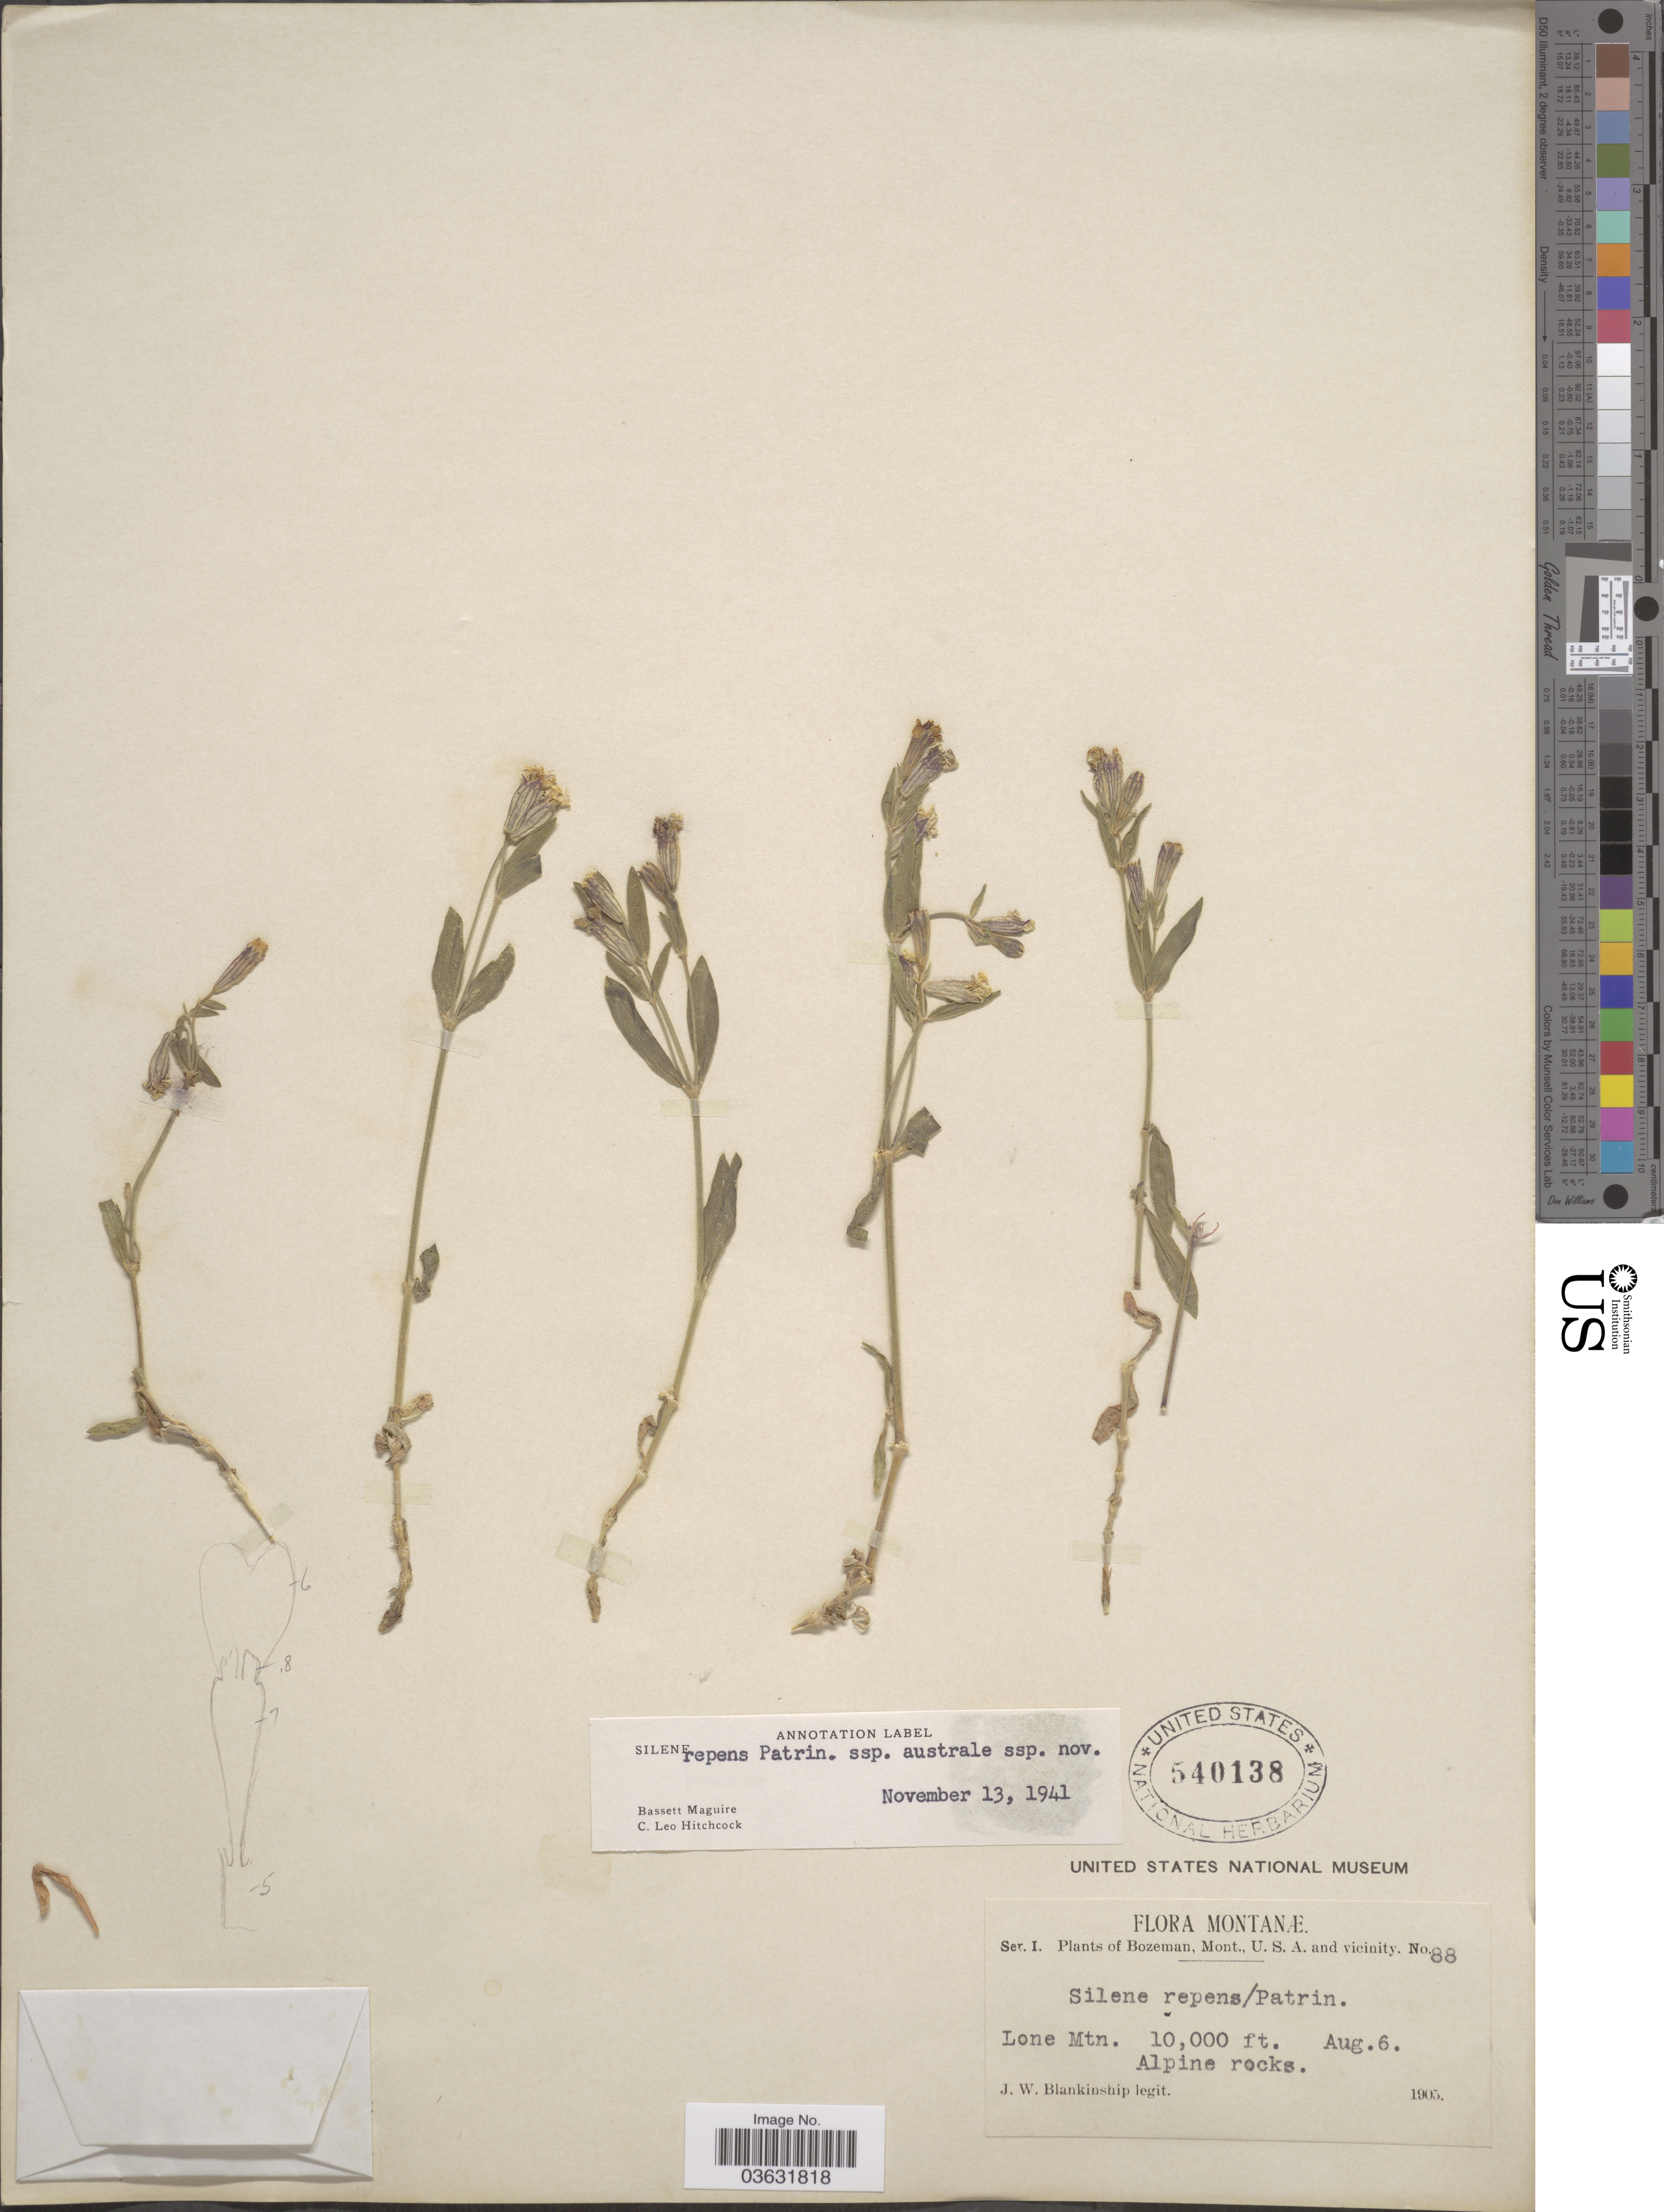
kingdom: Plantae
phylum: Tracheophyta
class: Magnoliopsida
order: Caryophyllales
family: Caryophyllaceae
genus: Silene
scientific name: Silene repens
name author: Patrin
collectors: J. W. Blankinship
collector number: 88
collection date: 1905-08-06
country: United States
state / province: Montana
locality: Bozeman, Mont., U. S. A. and vicinity. Lone Mtn. Alpine rocks.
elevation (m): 3048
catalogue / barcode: US 540138